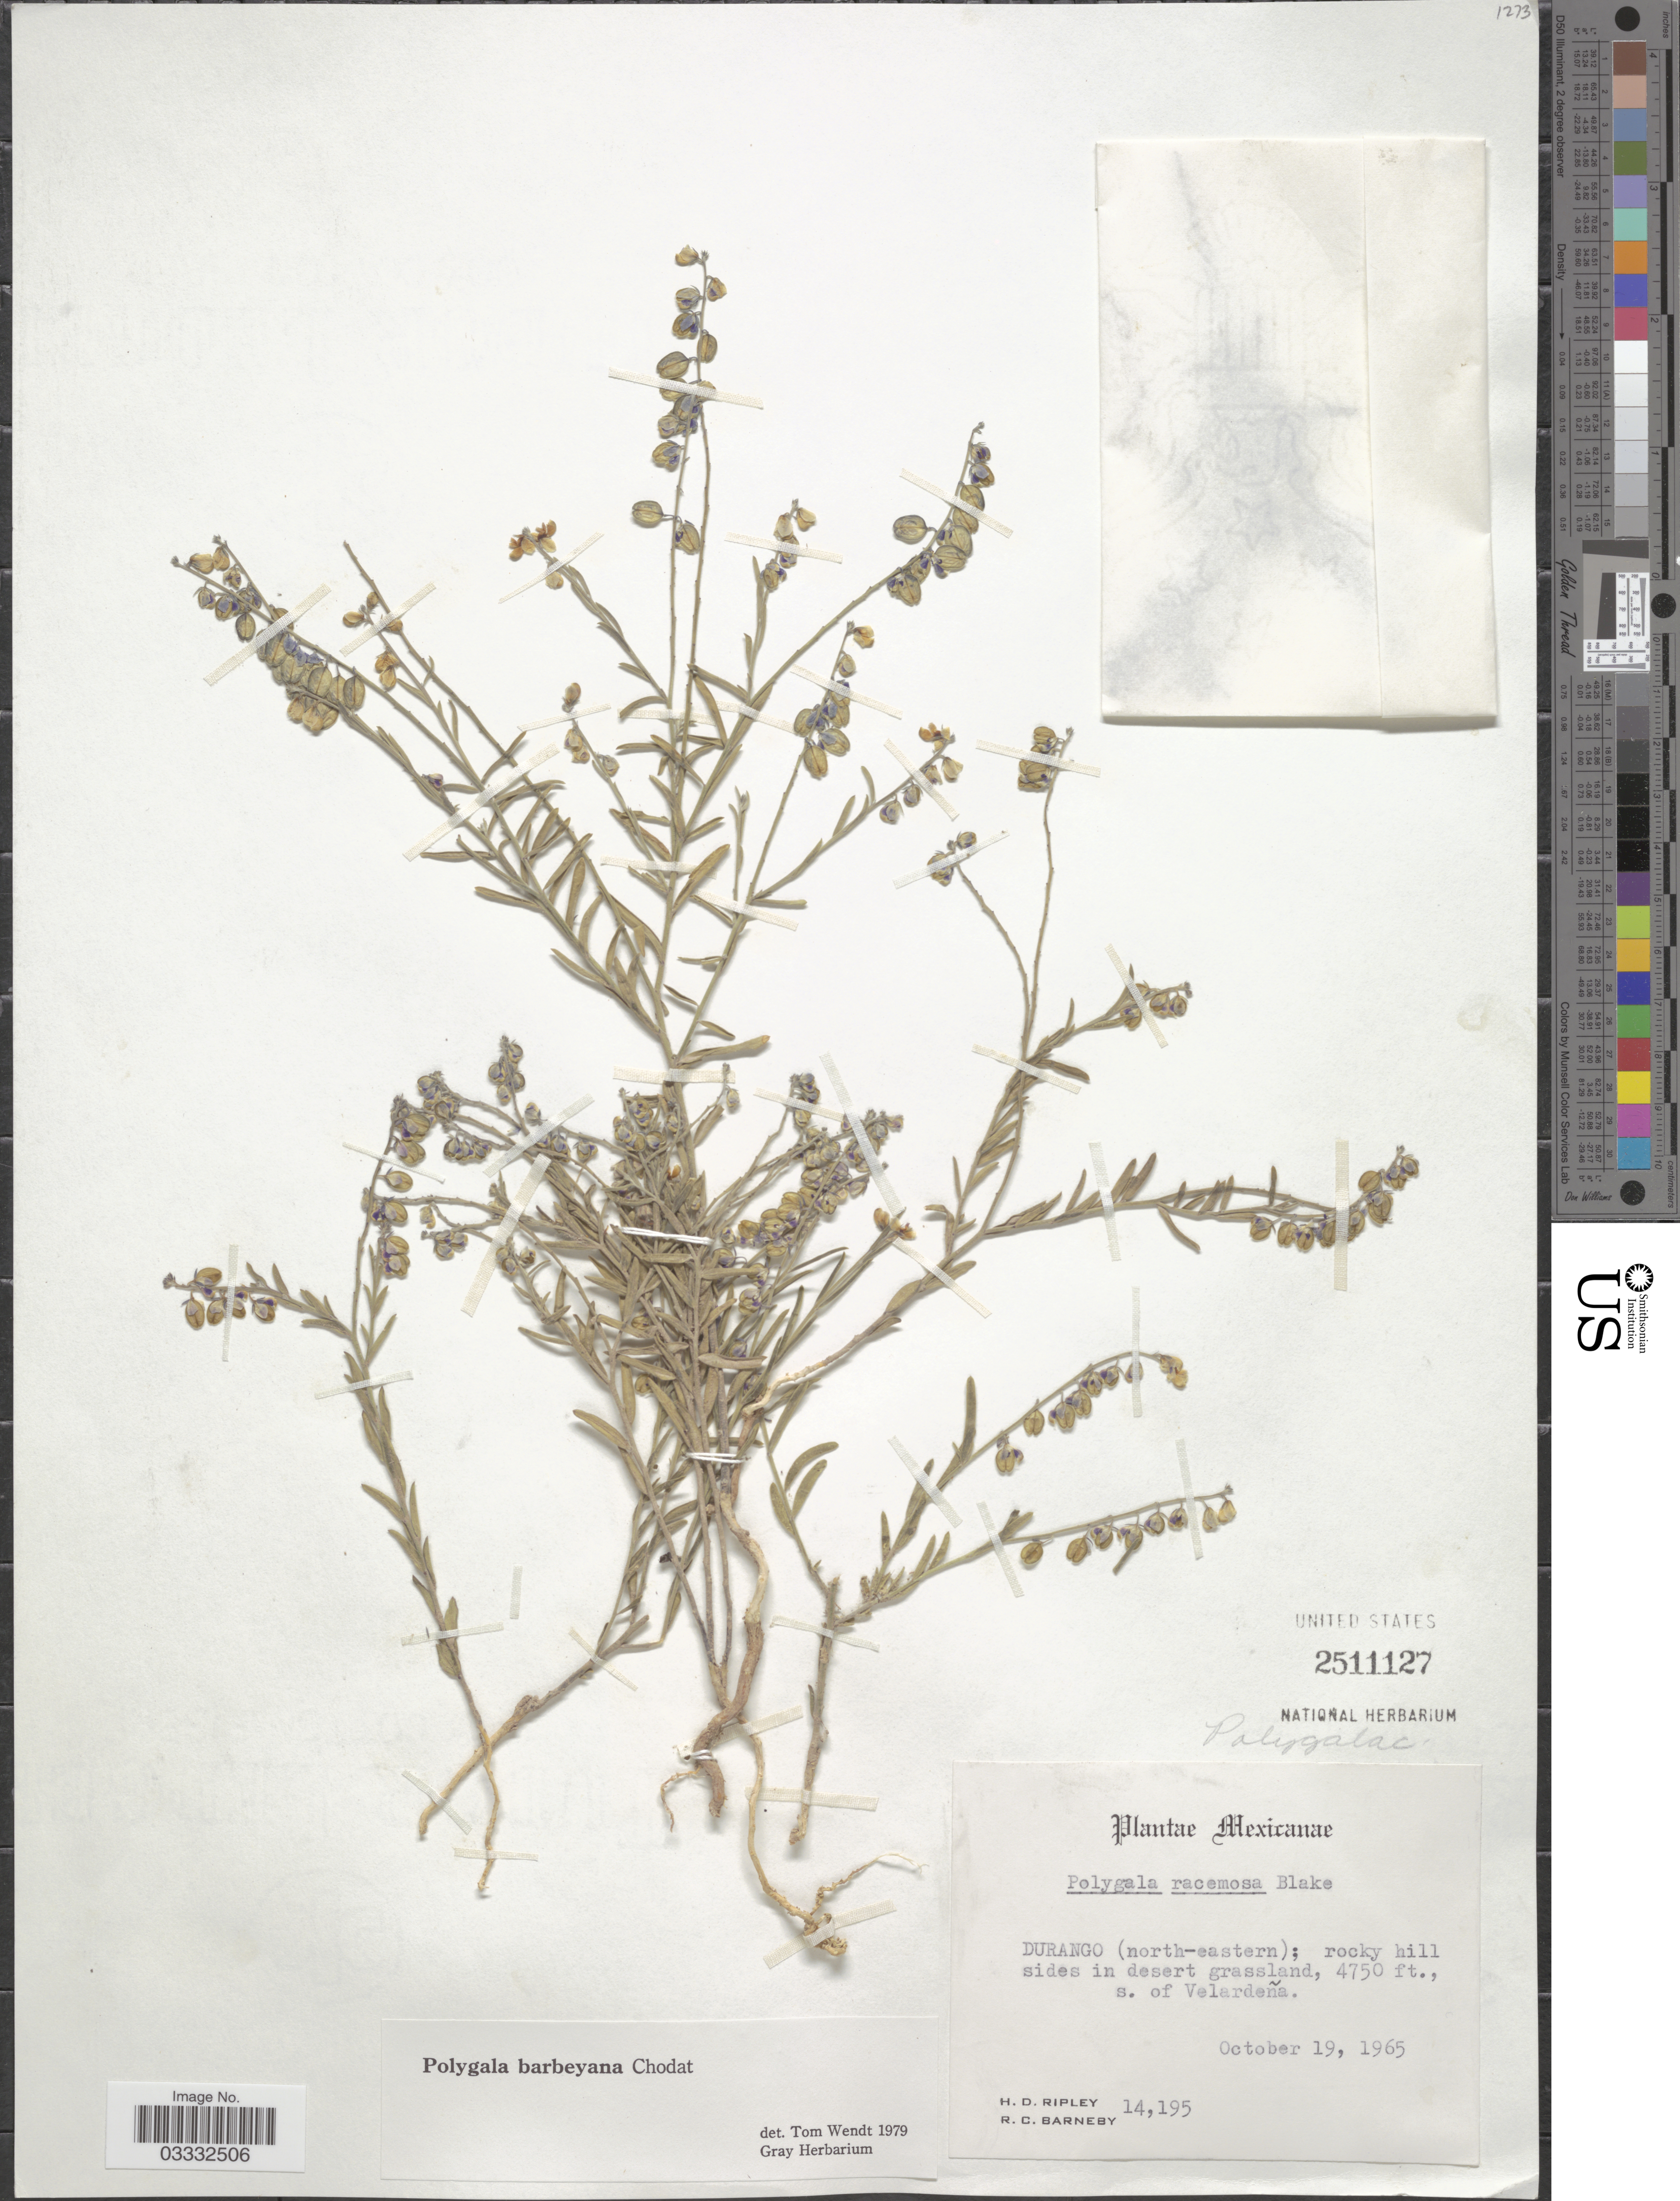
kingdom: Plantae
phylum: Tracheophyta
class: Magnoliopsida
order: Fabales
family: Polygalaceae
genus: Hebecarpa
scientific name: Hebecarpa barbeyana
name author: (Chodat) J.R. Abbott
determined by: Strong, Mark T., (BOT), Smithsonian Institution - National Museum of Natural History (UNITED STATES)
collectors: H. Ripley & R. C. Barneby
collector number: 14195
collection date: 1965-10-19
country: Mexico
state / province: Durango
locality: (North-eastern). S of Velardeña.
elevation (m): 1448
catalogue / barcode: US 2511127